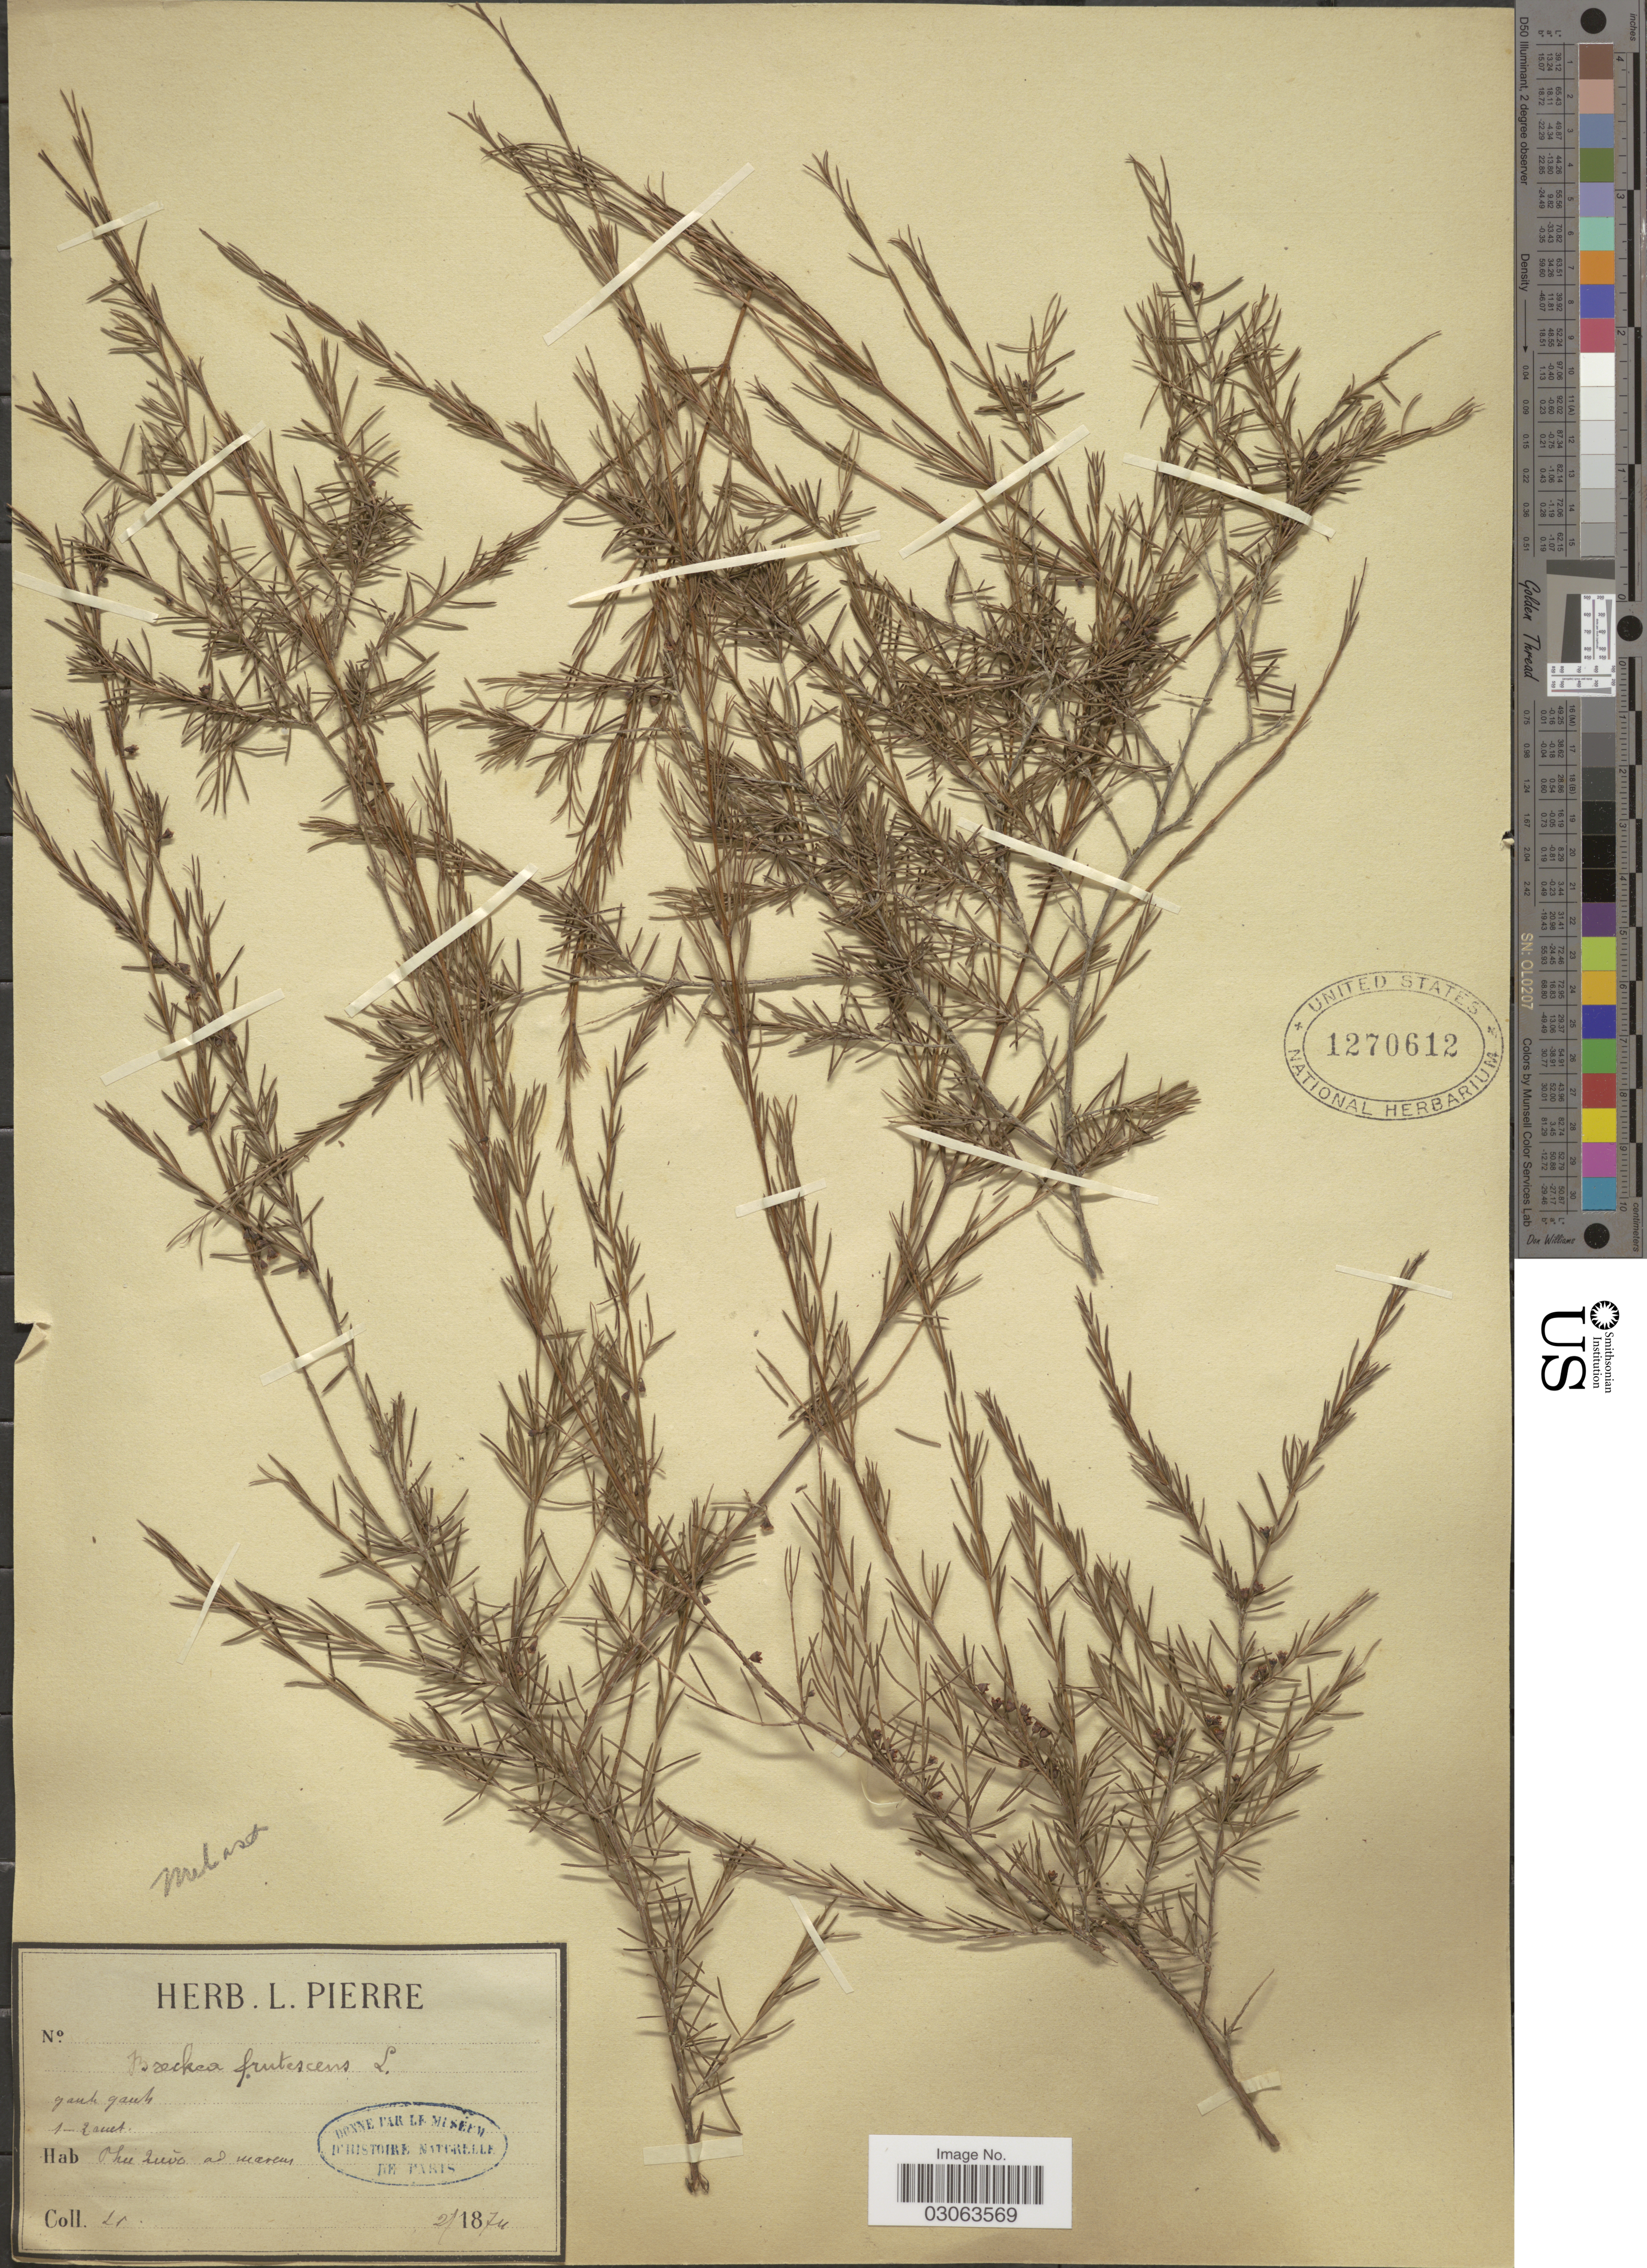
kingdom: Plantae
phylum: Tracheophyta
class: Magnoliopsida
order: Myrtales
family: Myrtaceae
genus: Baeckea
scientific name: Baeckea frutescens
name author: L.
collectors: L. Pierre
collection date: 1874-02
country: Vietnam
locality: Phu Quoc [interpreted]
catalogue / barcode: US 1270612